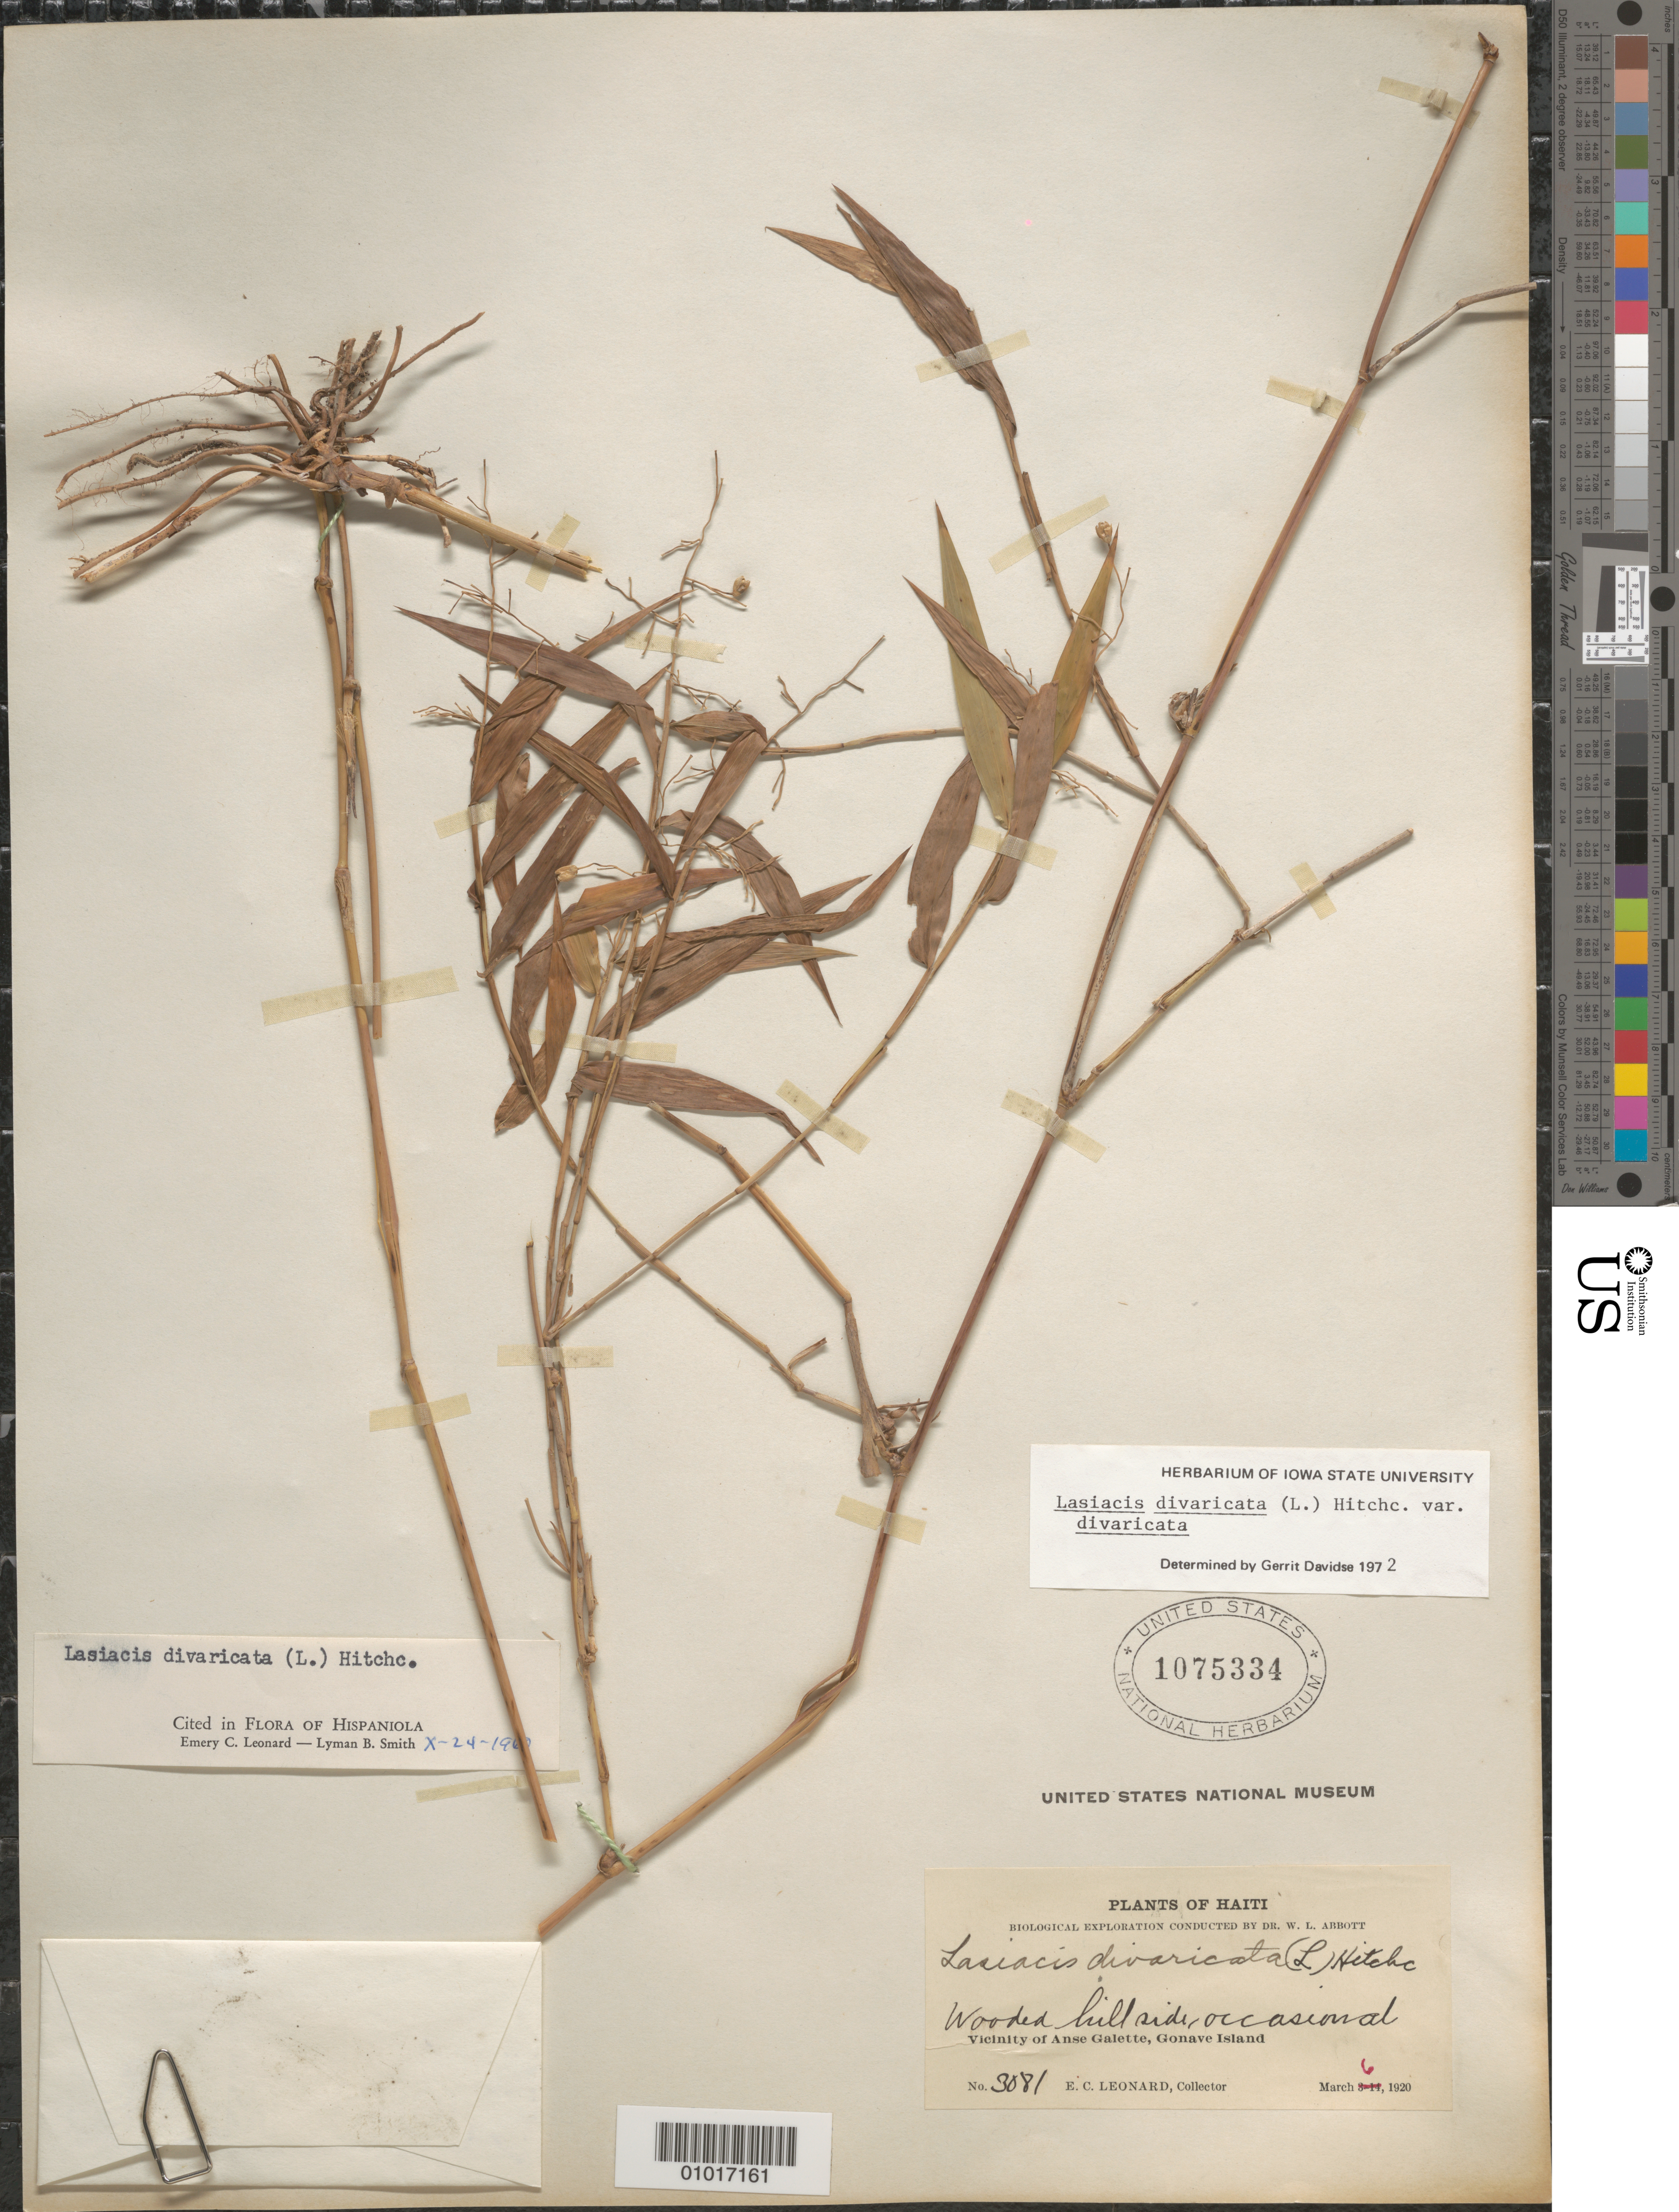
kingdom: Plantae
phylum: Tracheophyta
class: Liliopsida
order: Poales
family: Poaceae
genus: Lasiacis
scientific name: Lasiacis divaricata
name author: (L.) Hitchc.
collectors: E. C. Leonard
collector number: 3081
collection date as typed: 06 Mar 1920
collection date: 1920-03-06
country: Haiti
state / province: Óuest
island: Hispaniola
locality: Vicinity of Anse Galette, Gonave Island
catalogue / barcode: US 1075334